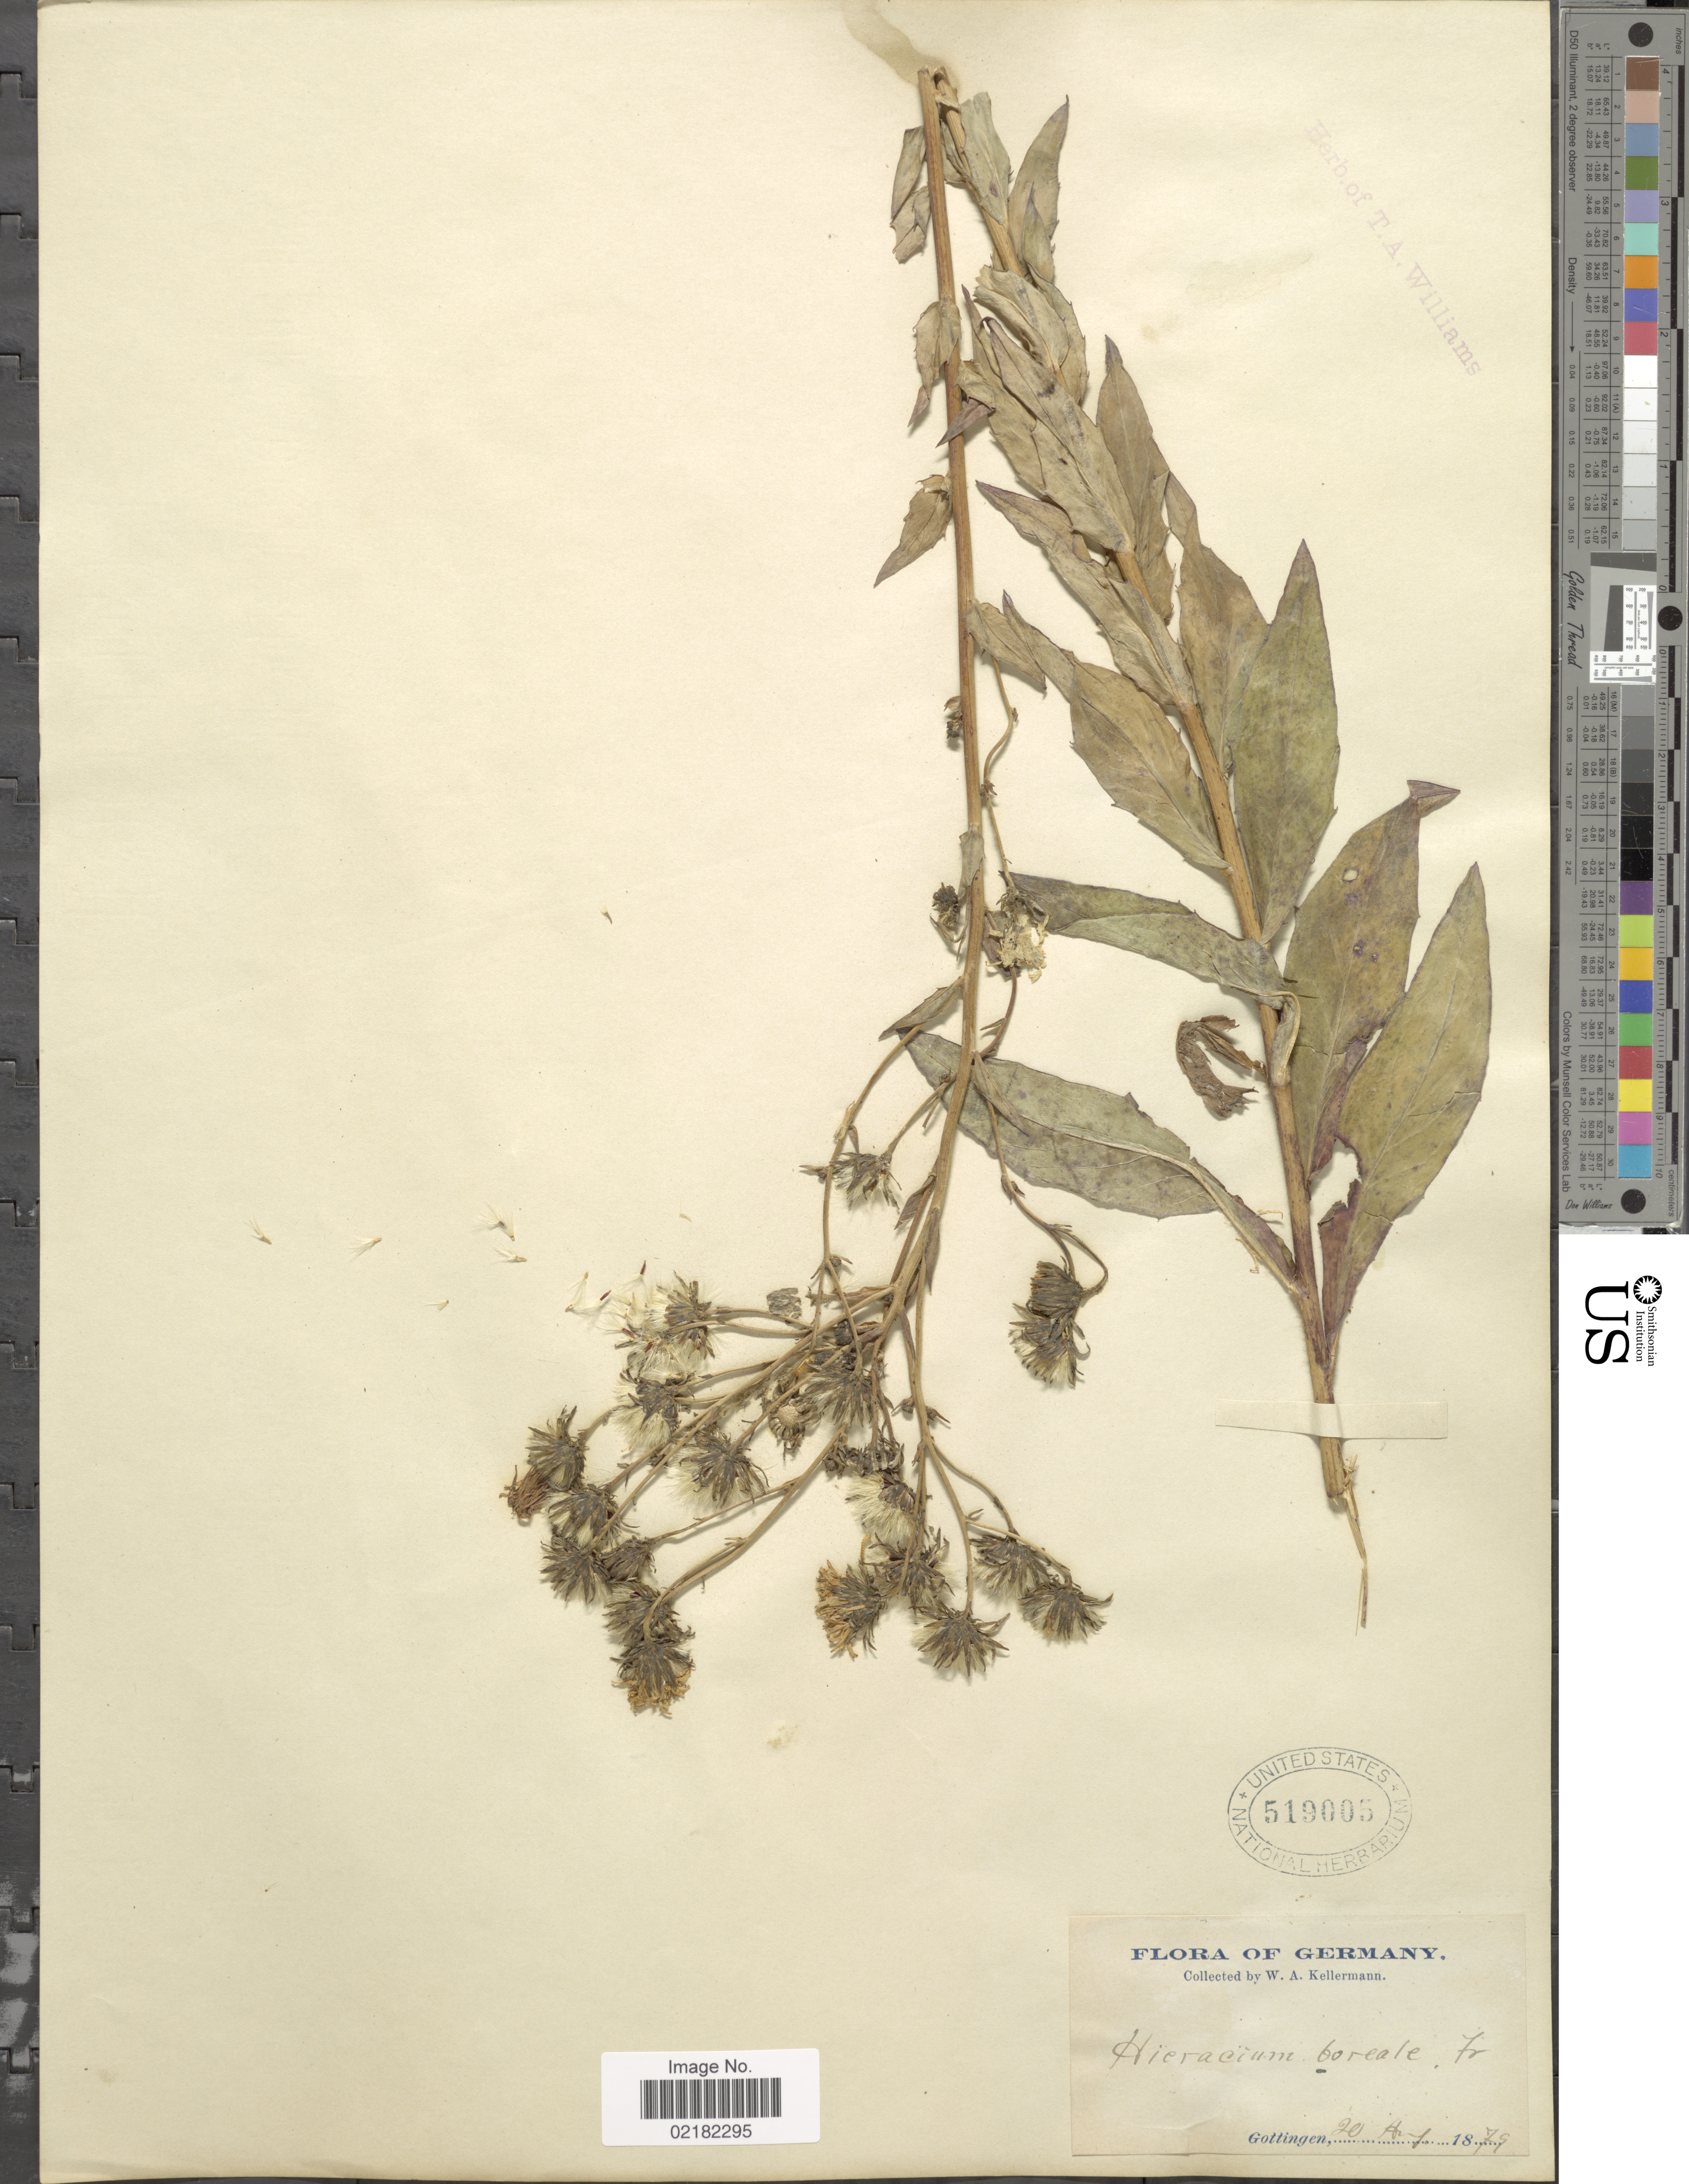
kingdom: Plantae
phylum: Tracheophyta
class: Magnoliopsida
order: Asterales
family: Asteraceae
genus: Hieracium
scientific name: Hieracium sabaudum subsp. boreale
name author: (Fr.) Hayek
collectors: W. Kellerman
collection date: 1879-04-20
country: Germany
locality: Gottingen.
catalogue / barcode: US 519005